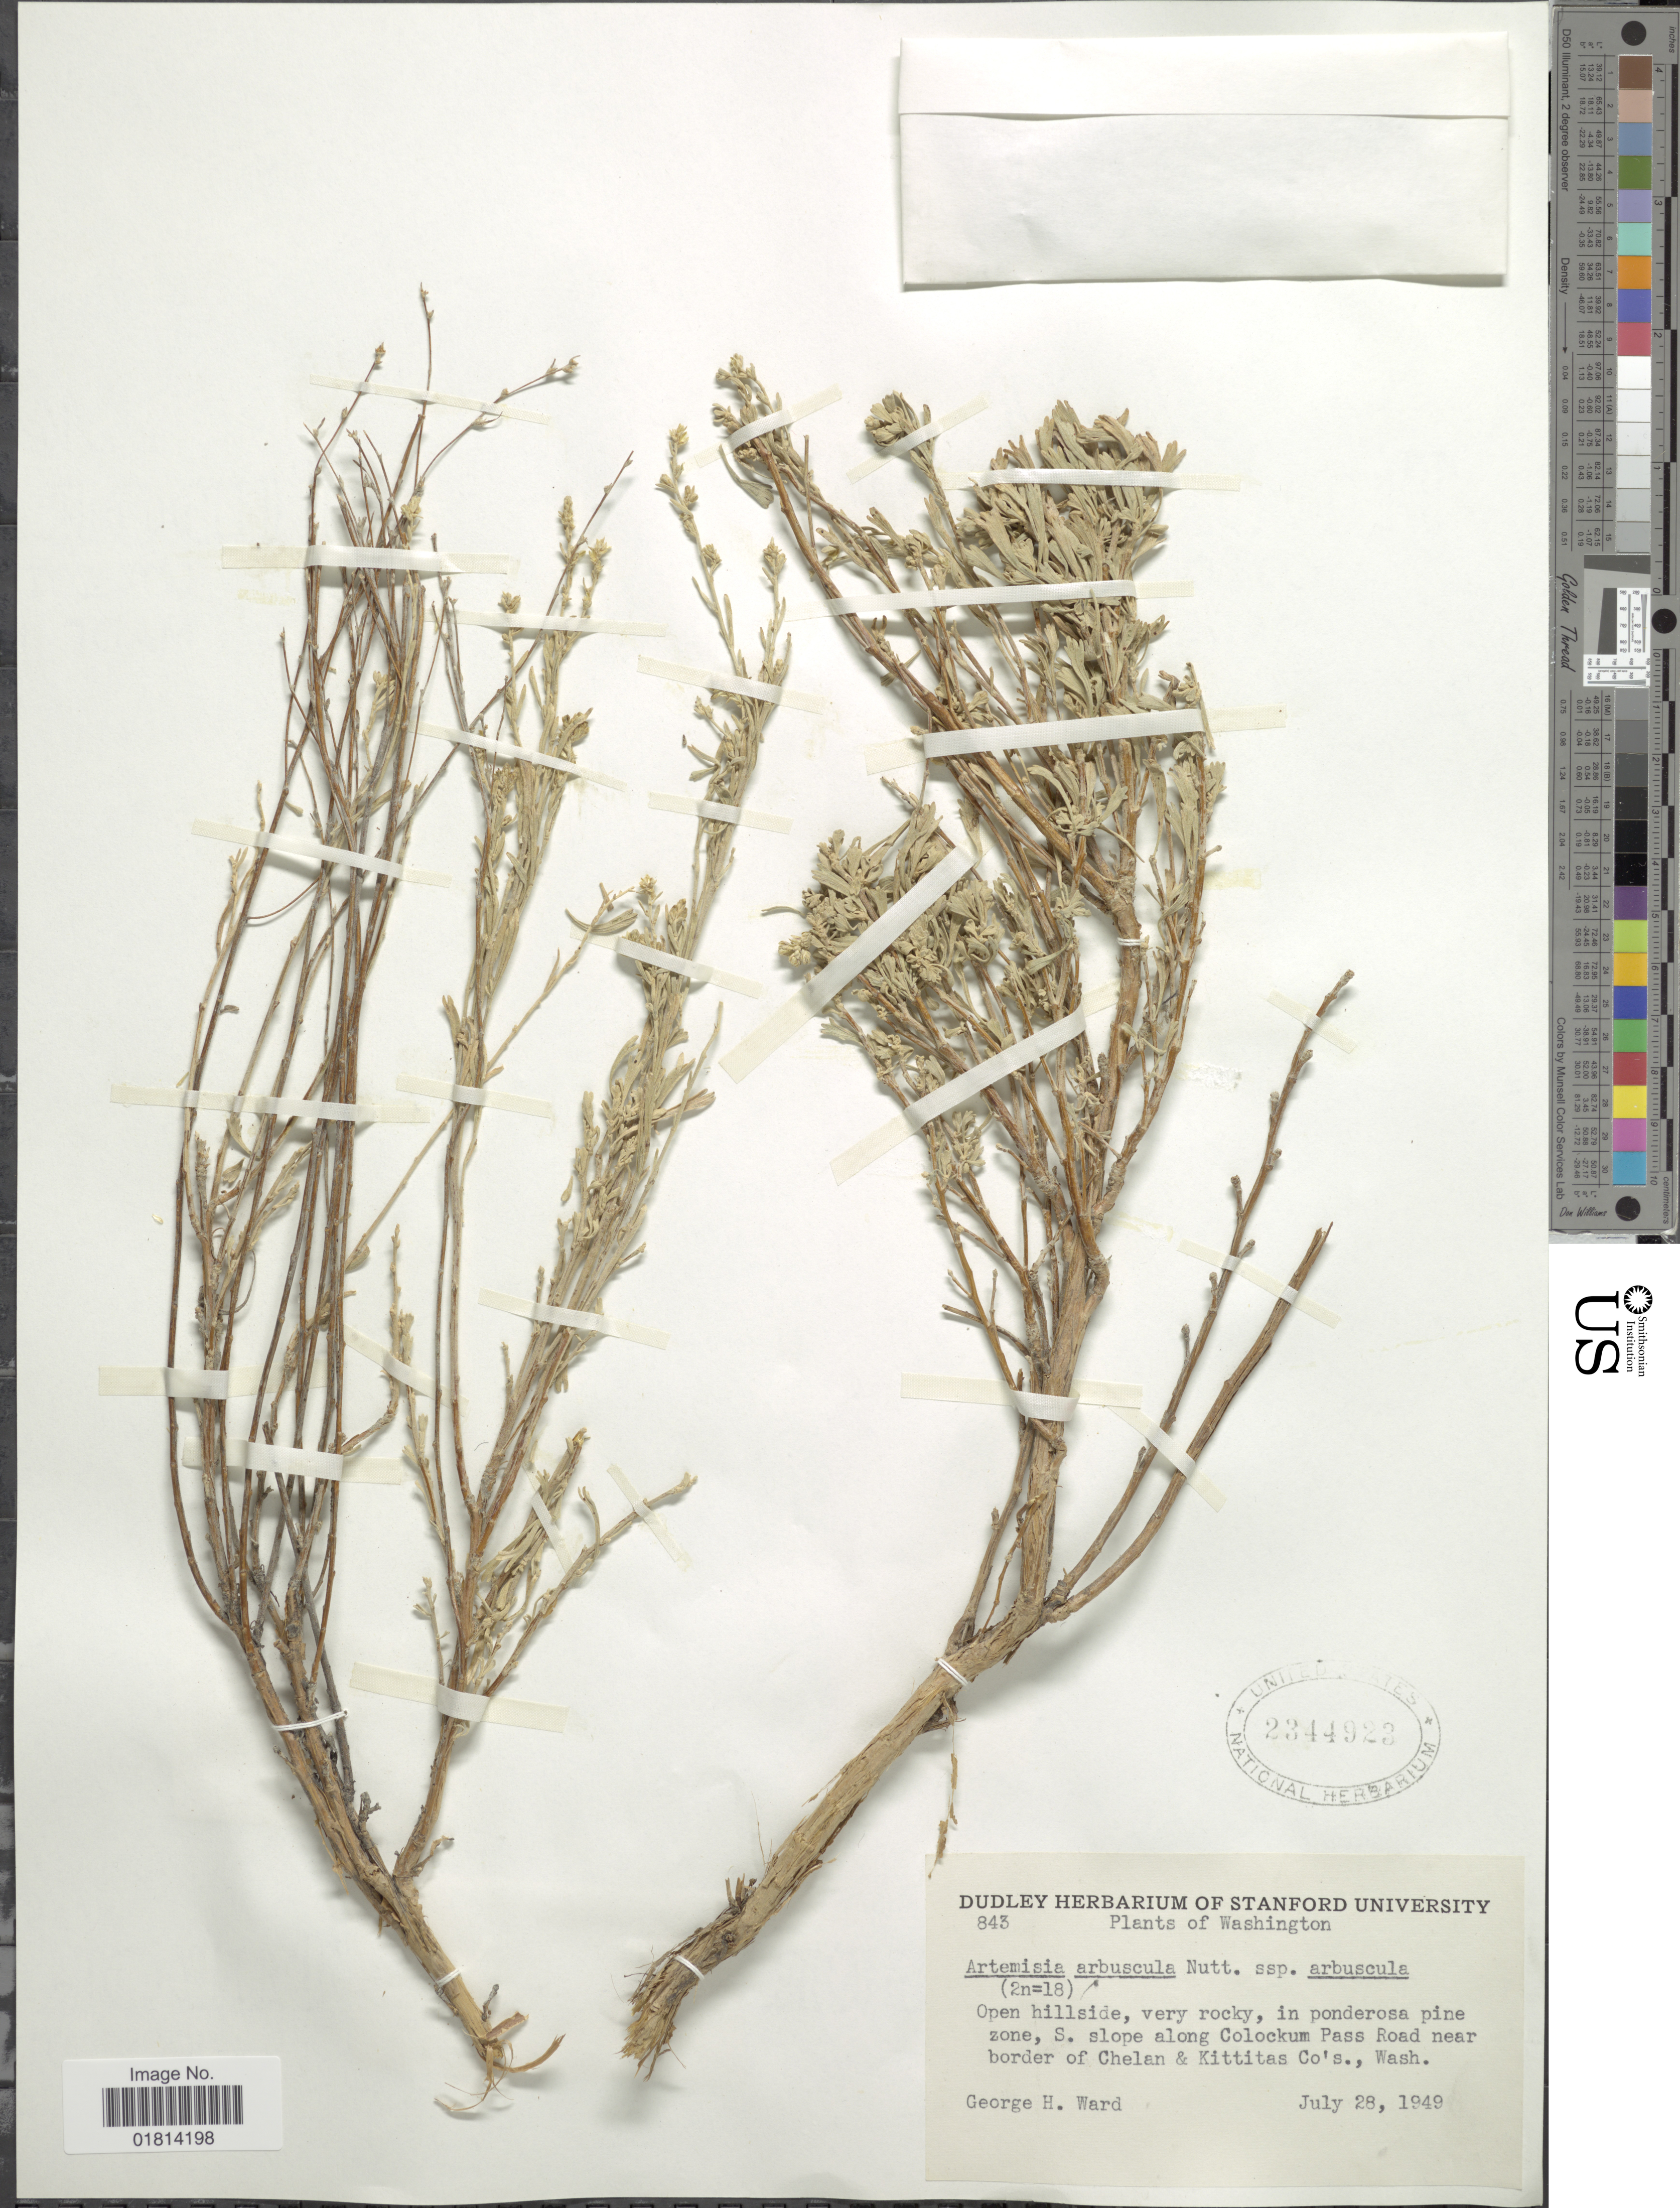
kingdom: Plantae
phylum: Tracheophyta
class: Magnoliopsida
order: Asterales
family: Asteraceae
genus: Artemisia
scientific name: Artemisia arbuscula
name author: Nutt.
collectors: G. H. Ward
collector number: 843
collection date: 1949-07-28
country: United States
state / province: Washington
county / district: Kittitas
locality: Open hillside, very rocky, in ponderosa pine zone, S. slope along Colockum Pass Road near border of Chelan & Kittitas Co's., Wash.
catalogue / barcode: US 2344923